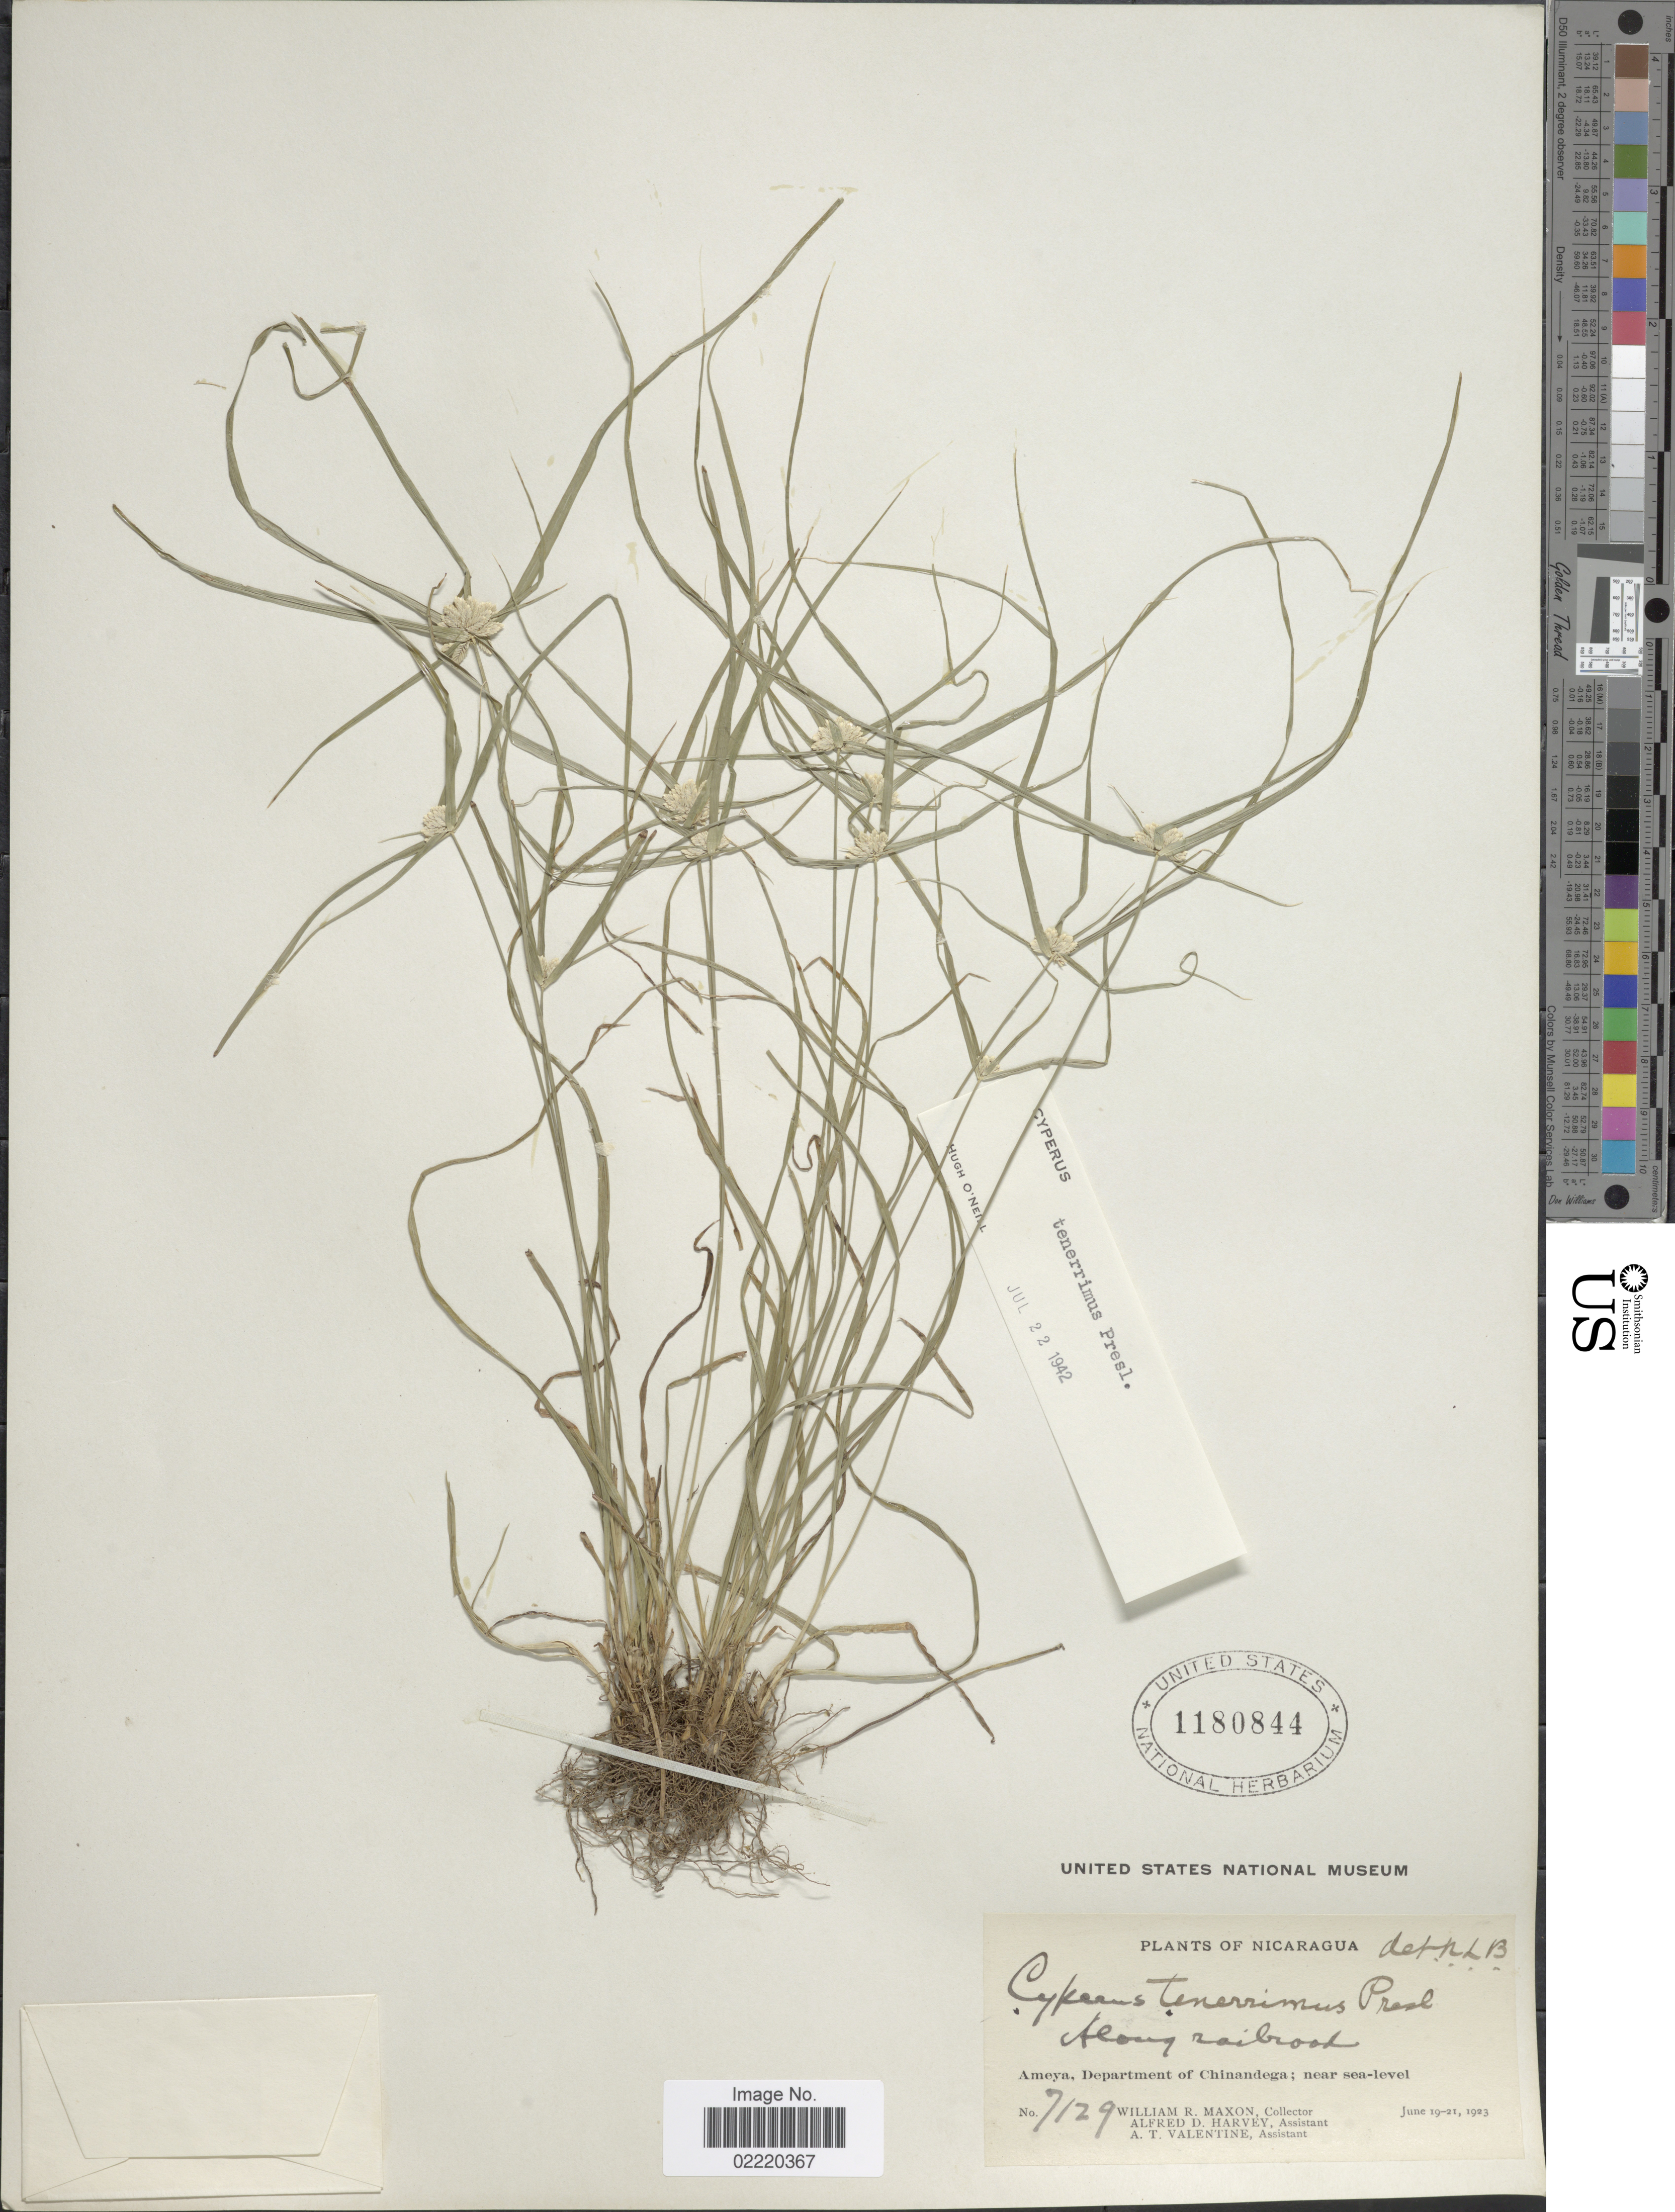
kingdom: Plantae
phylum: Tracheophyta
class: Liliopsida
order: Poales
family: Cyperaceae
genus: Cyperus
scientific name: Cyperus tenerrimus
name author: J. Presl & C. Presl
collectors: W. R. Maxon, A. D. Harvey & A. Valentine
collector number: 7129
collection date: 1923-06-19/1923-06-21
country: Nicaragua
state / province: Chinandega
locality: Along railroad, Ameya.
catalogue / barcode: US 1180844